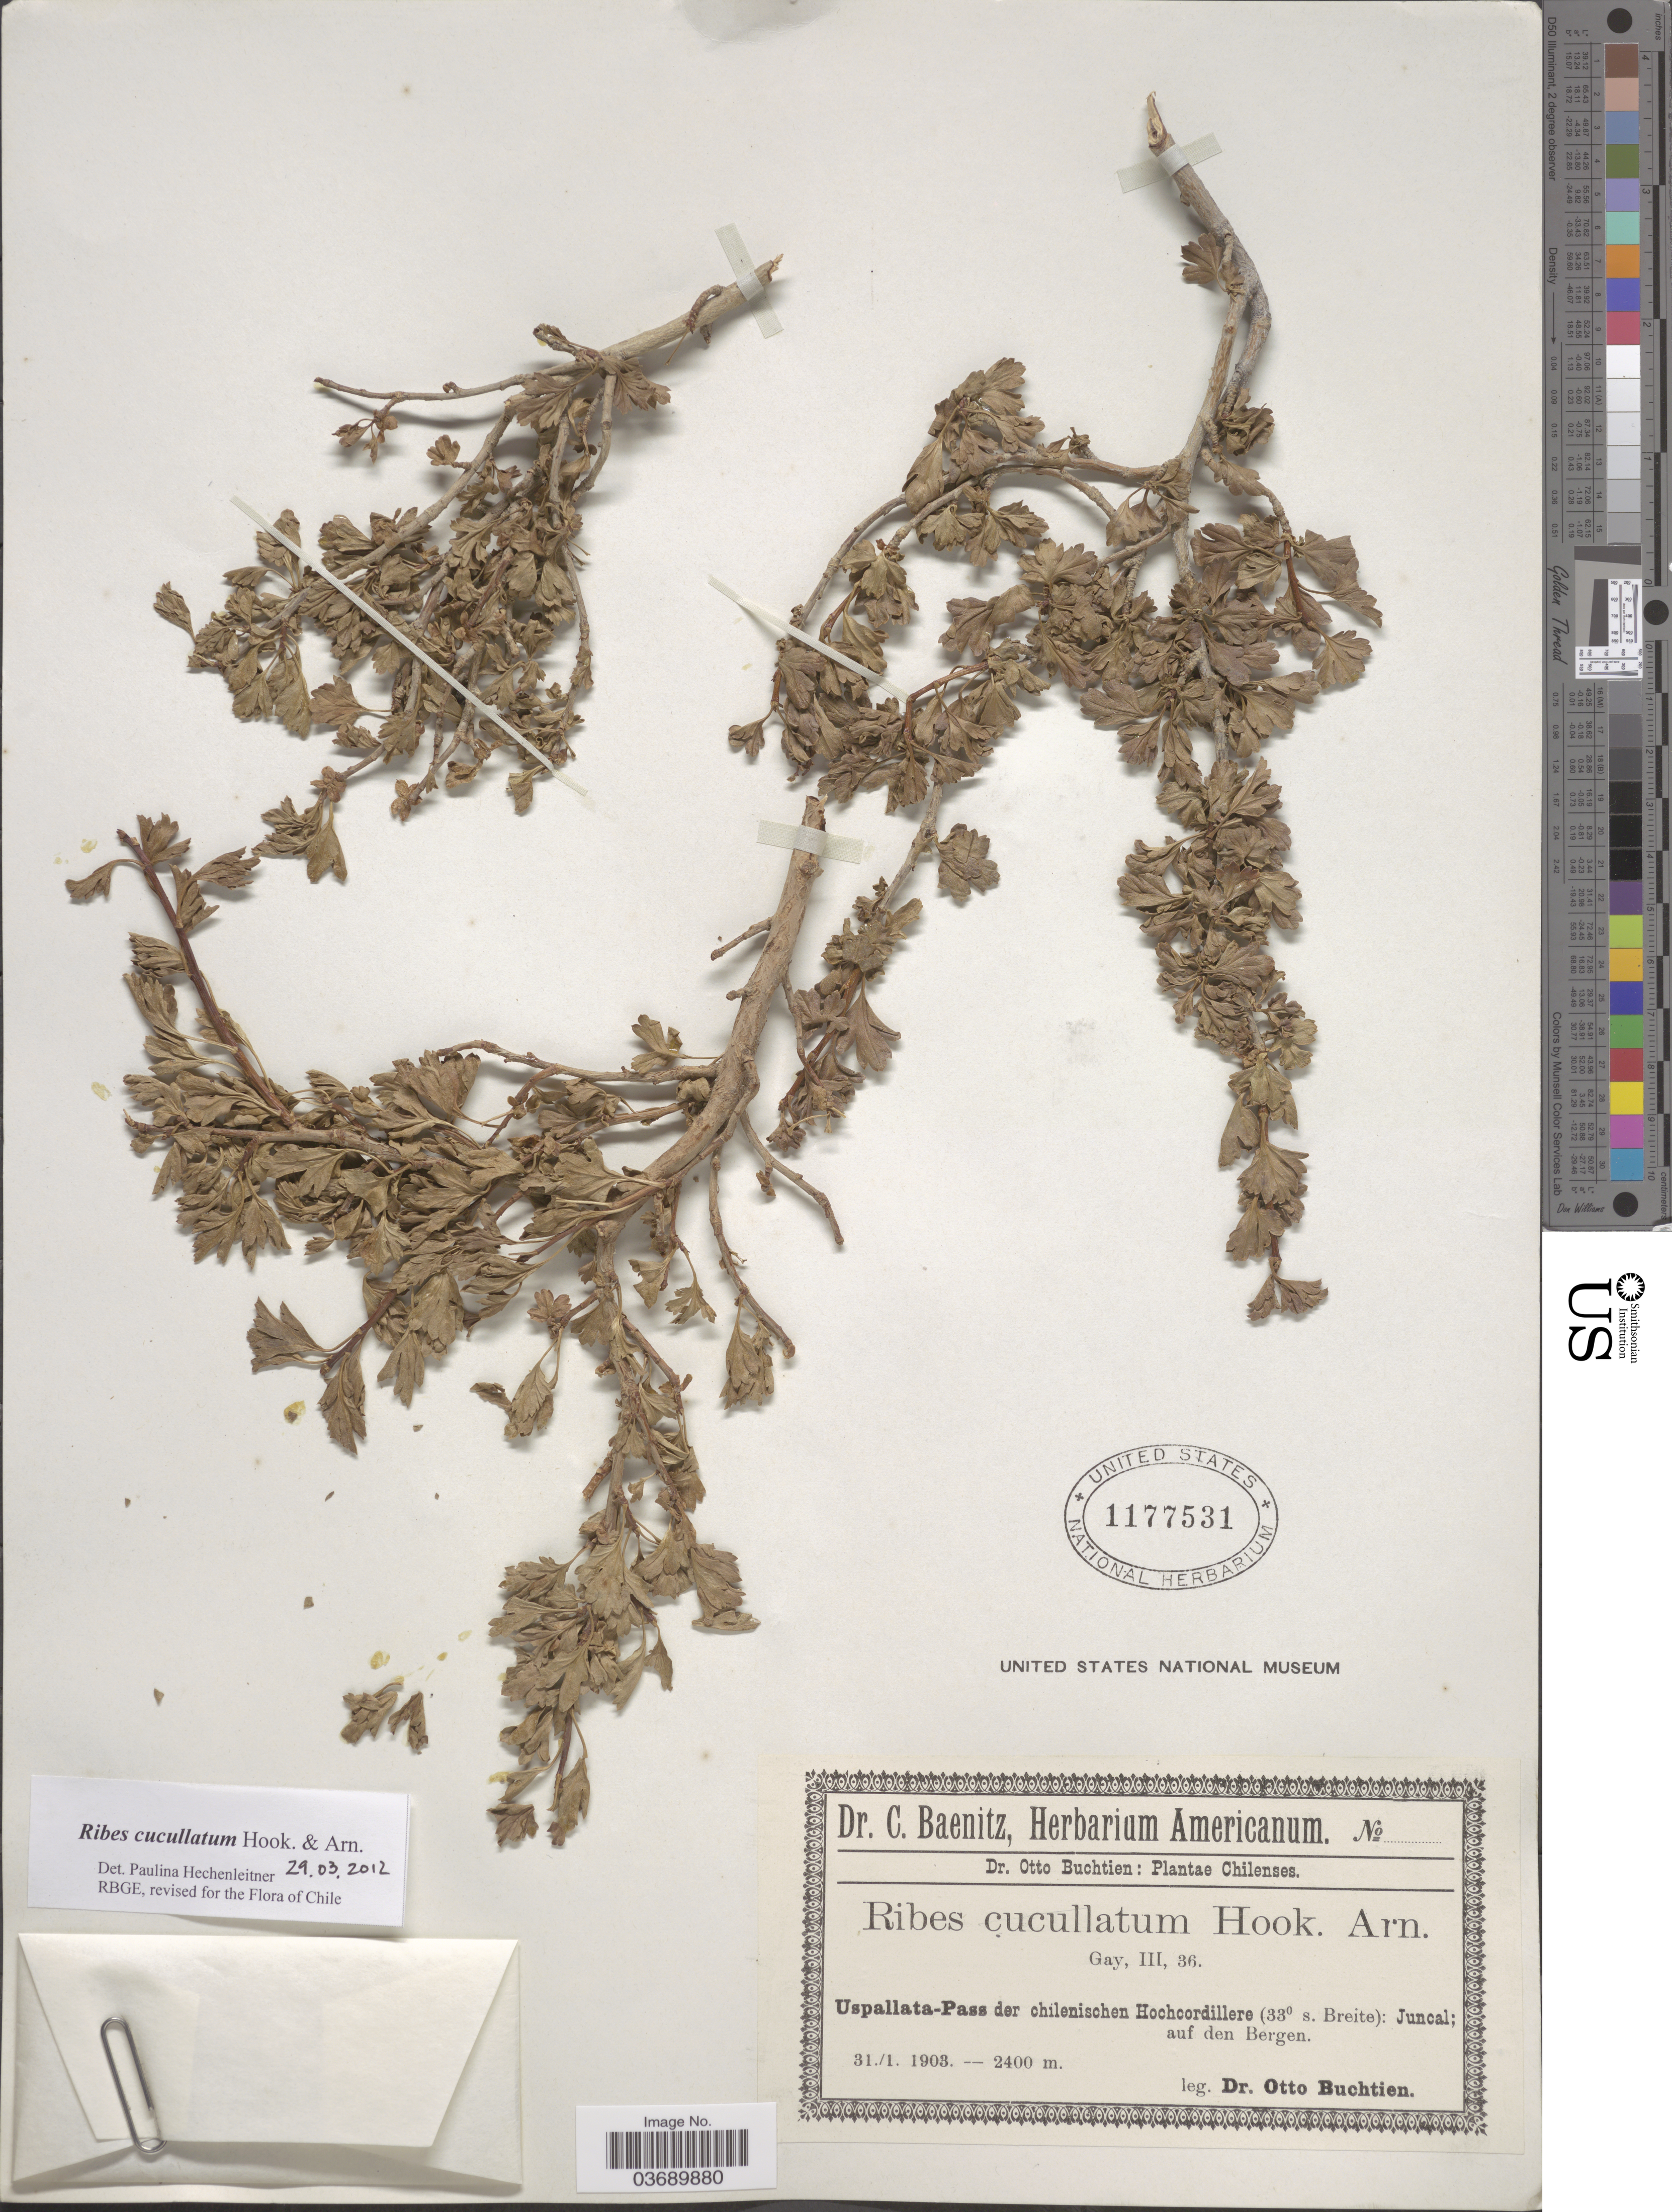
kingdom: Plantae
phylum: Tracheophyta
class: Magnoliopsida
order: Saxifragales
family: Grossulariaceae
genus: Ribes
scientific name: Ribes cucullatum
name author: Hook. & Arn.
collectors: O. Buchtien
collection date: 1903-01-31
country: Chile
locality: Uspallata-Pass der chilenischen Hochcordillere (33° s. Breite): Juncal; auf den Bergen.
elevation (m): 2400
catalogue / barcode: US 1177531